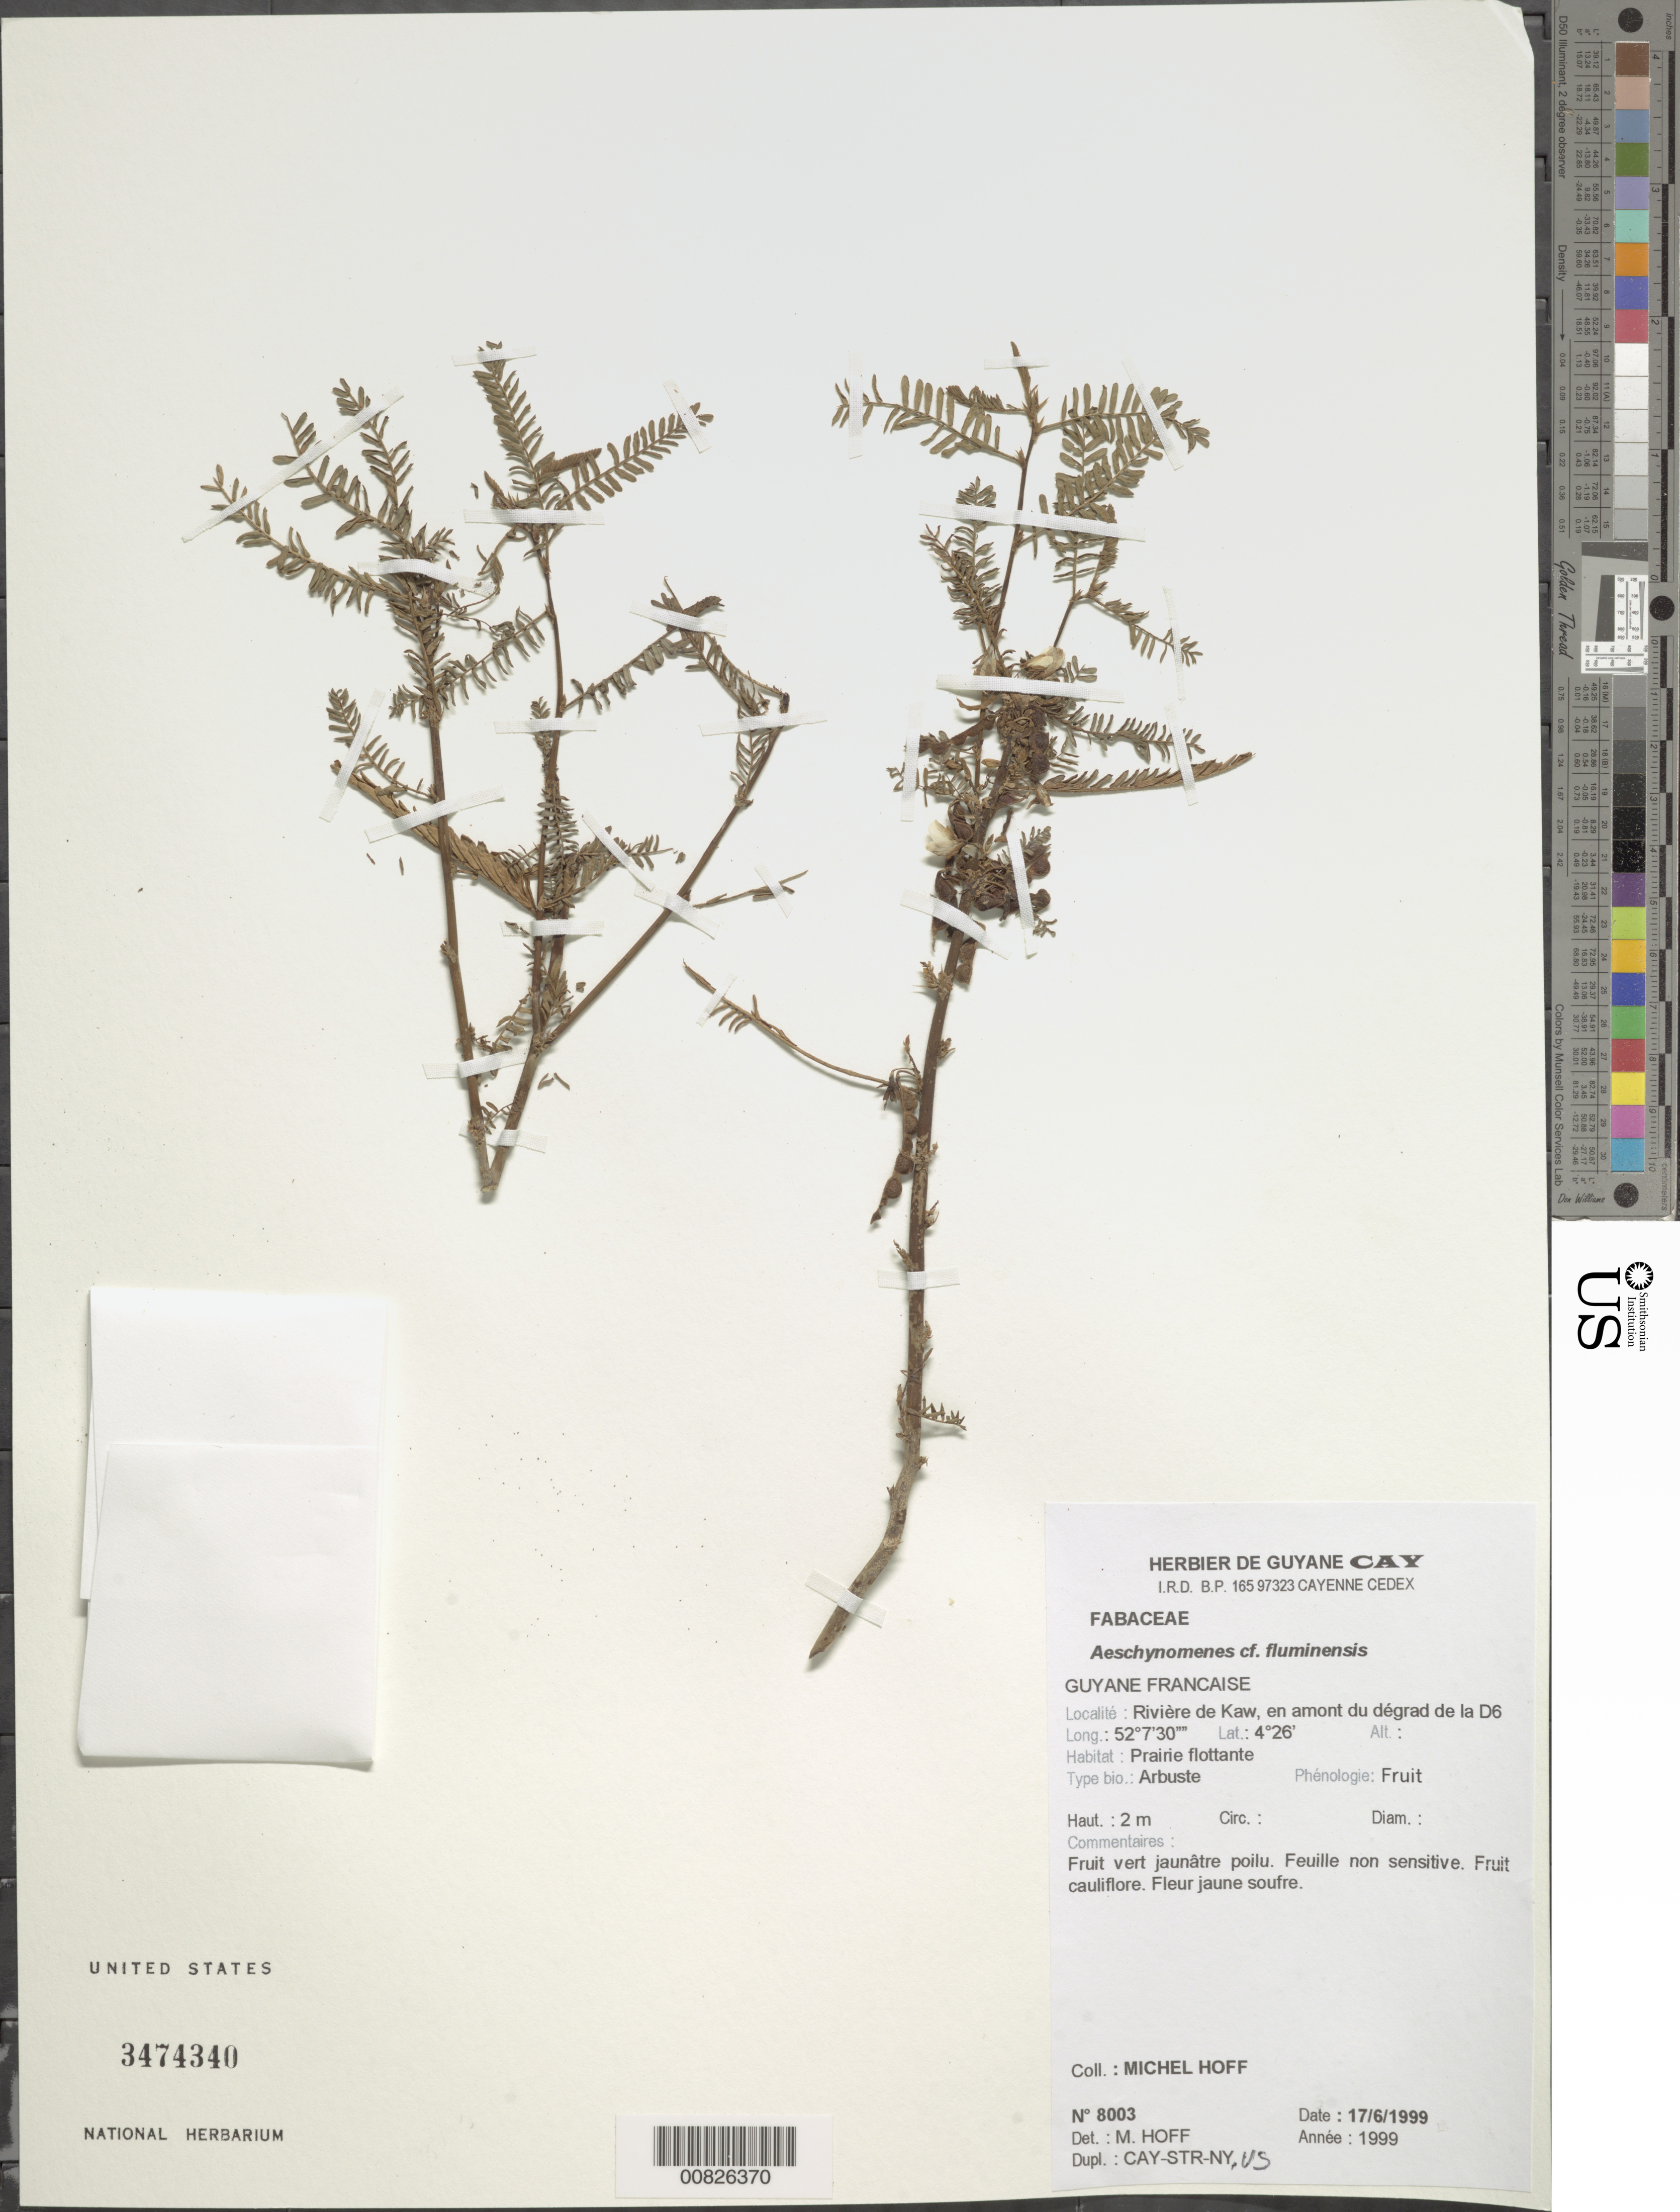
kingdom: Plantae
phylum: Tracheophyta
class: Magnoliopsida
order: Fabales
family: Fabaceae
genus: Aeschynomene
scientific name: Aeschynomene fluminensis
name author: Vell.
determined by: Hoff, M.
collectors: M. Hoff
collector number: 8003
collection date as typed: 17-Jun-99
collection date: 1999-06-17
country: French Guiana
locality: Rivière de Kaw, en amont du dégrad de la D6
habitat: Prairie flottante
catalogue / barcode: US 3474340